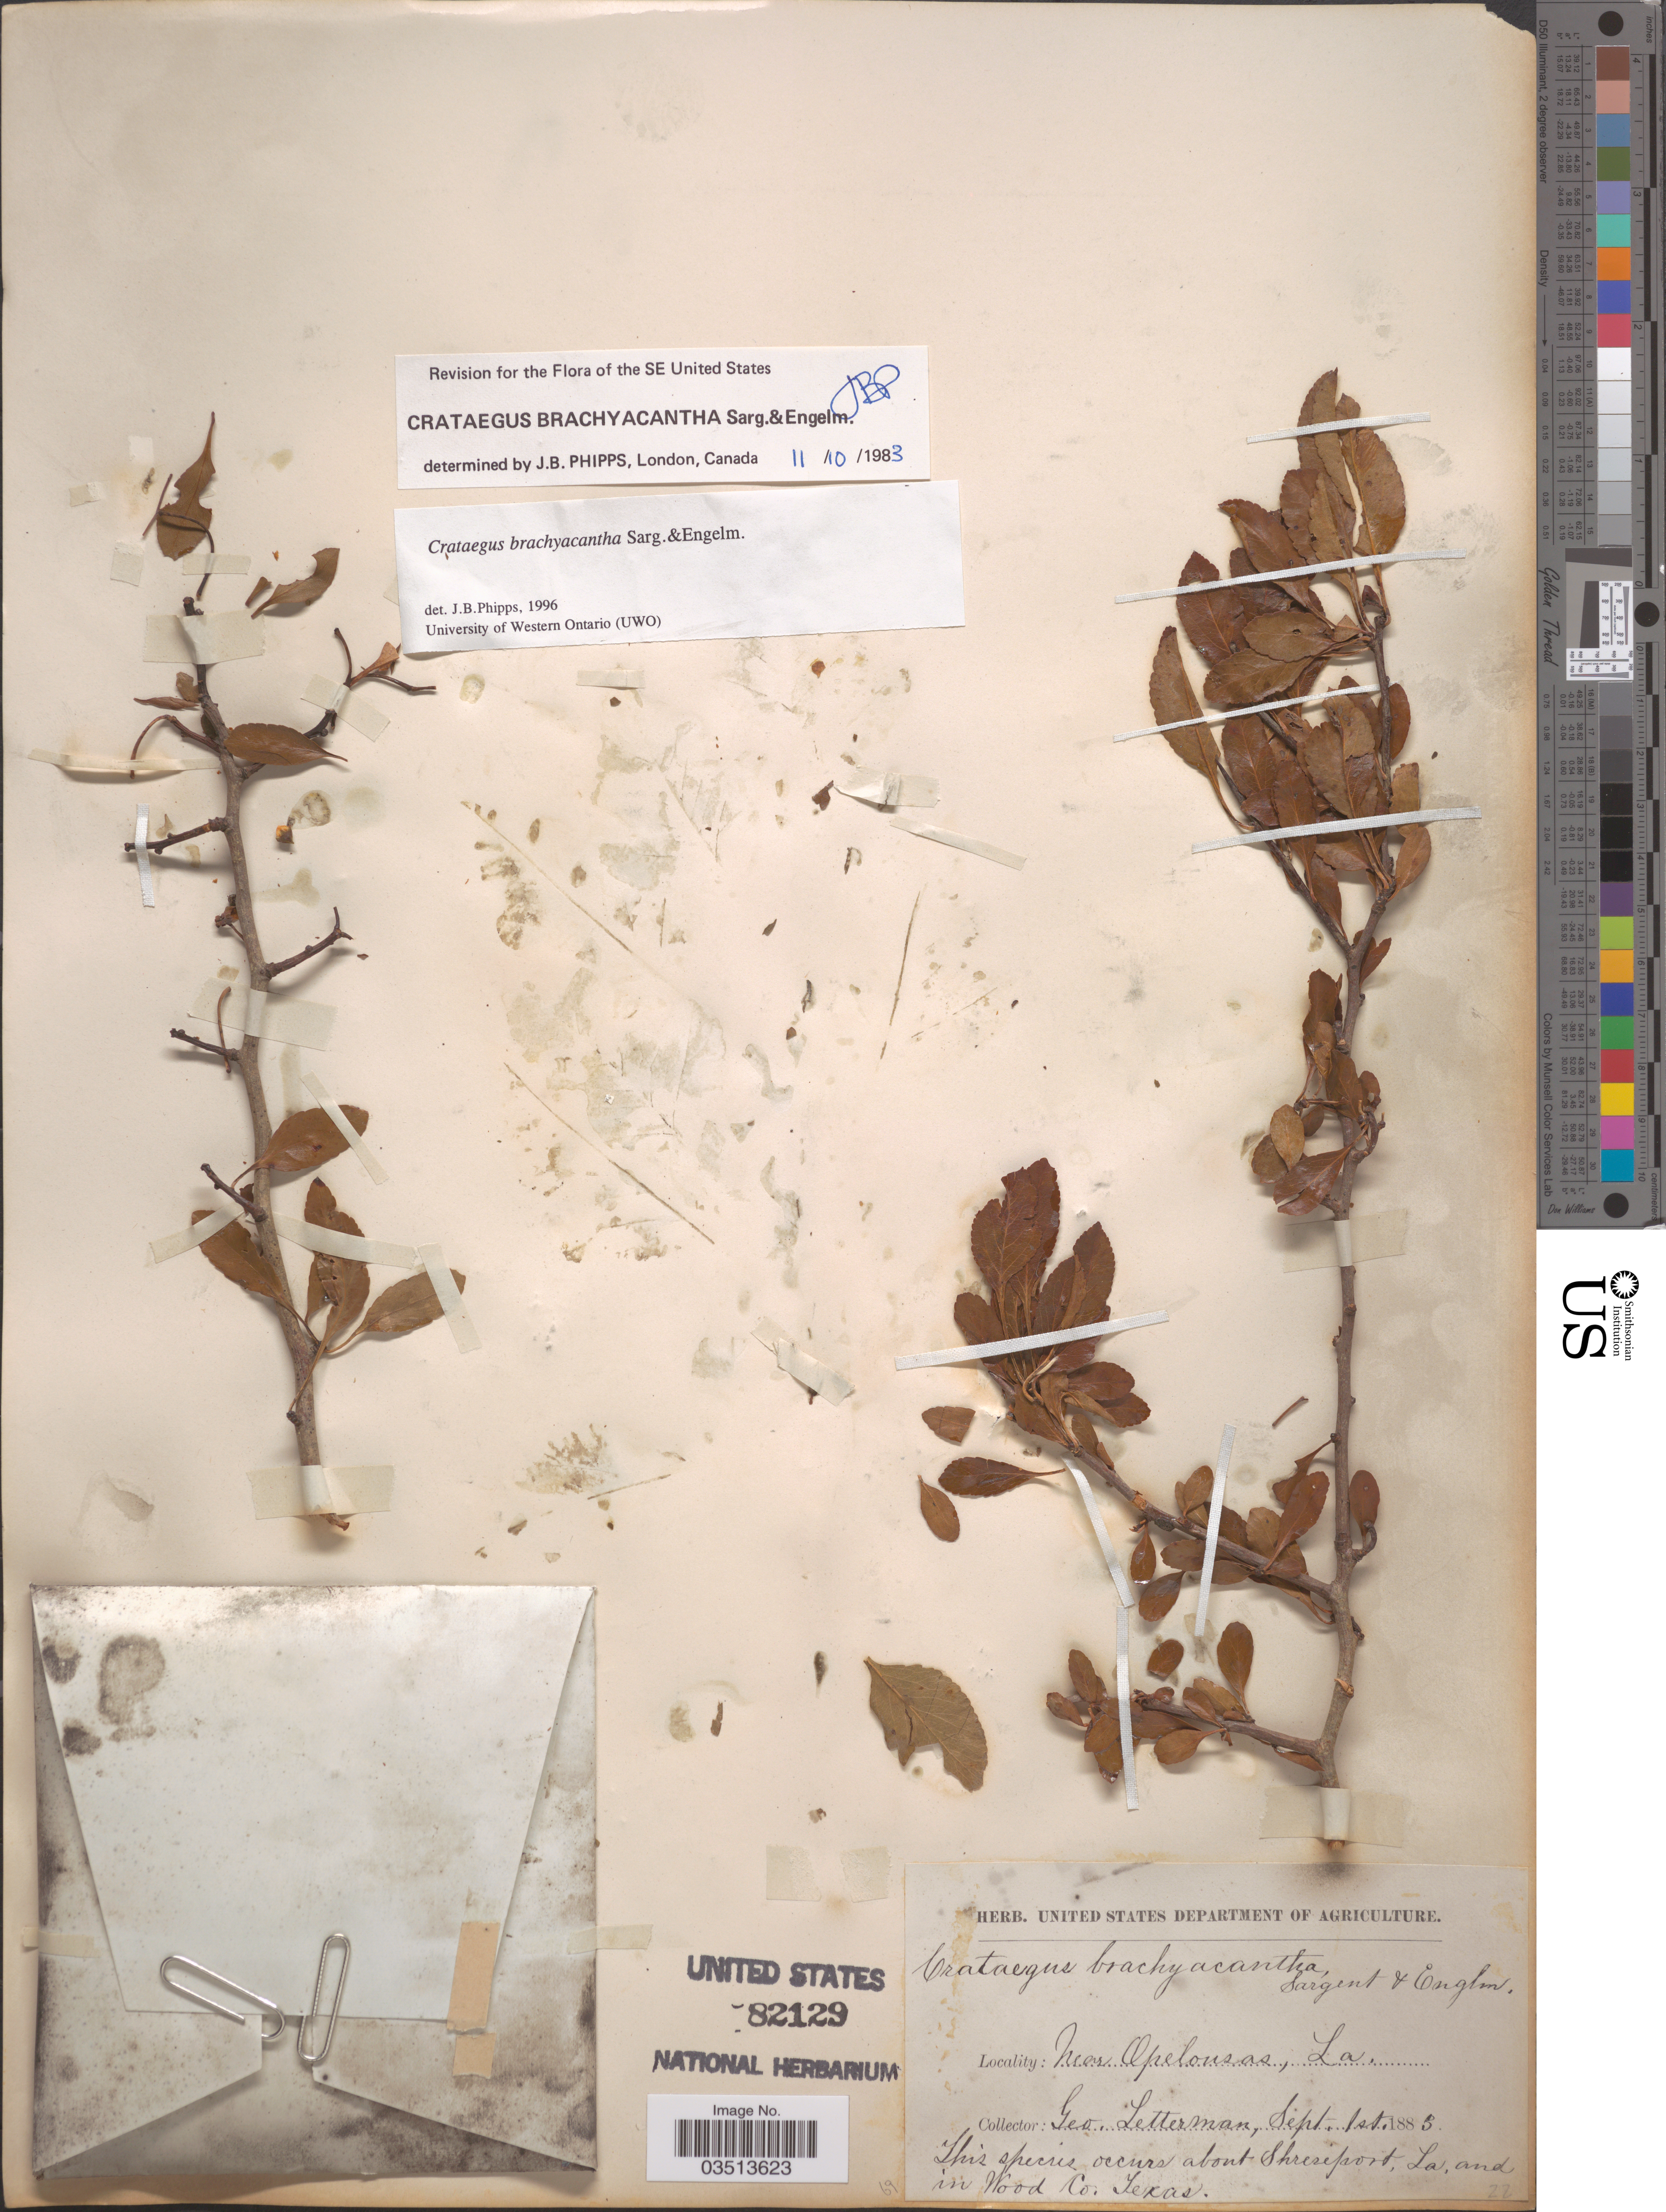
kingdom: Plantae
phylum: Tracheophyta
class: Magnoliopsida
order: Rosales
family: Rosaceae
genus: Crataegus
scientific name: Crataegus brachyacantha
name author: Sarg. & Engelm.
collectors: G. W. Letterman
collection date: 1885-09-01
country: United States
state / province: Louisiana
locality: Near Opelousas.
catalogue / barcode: US 82129